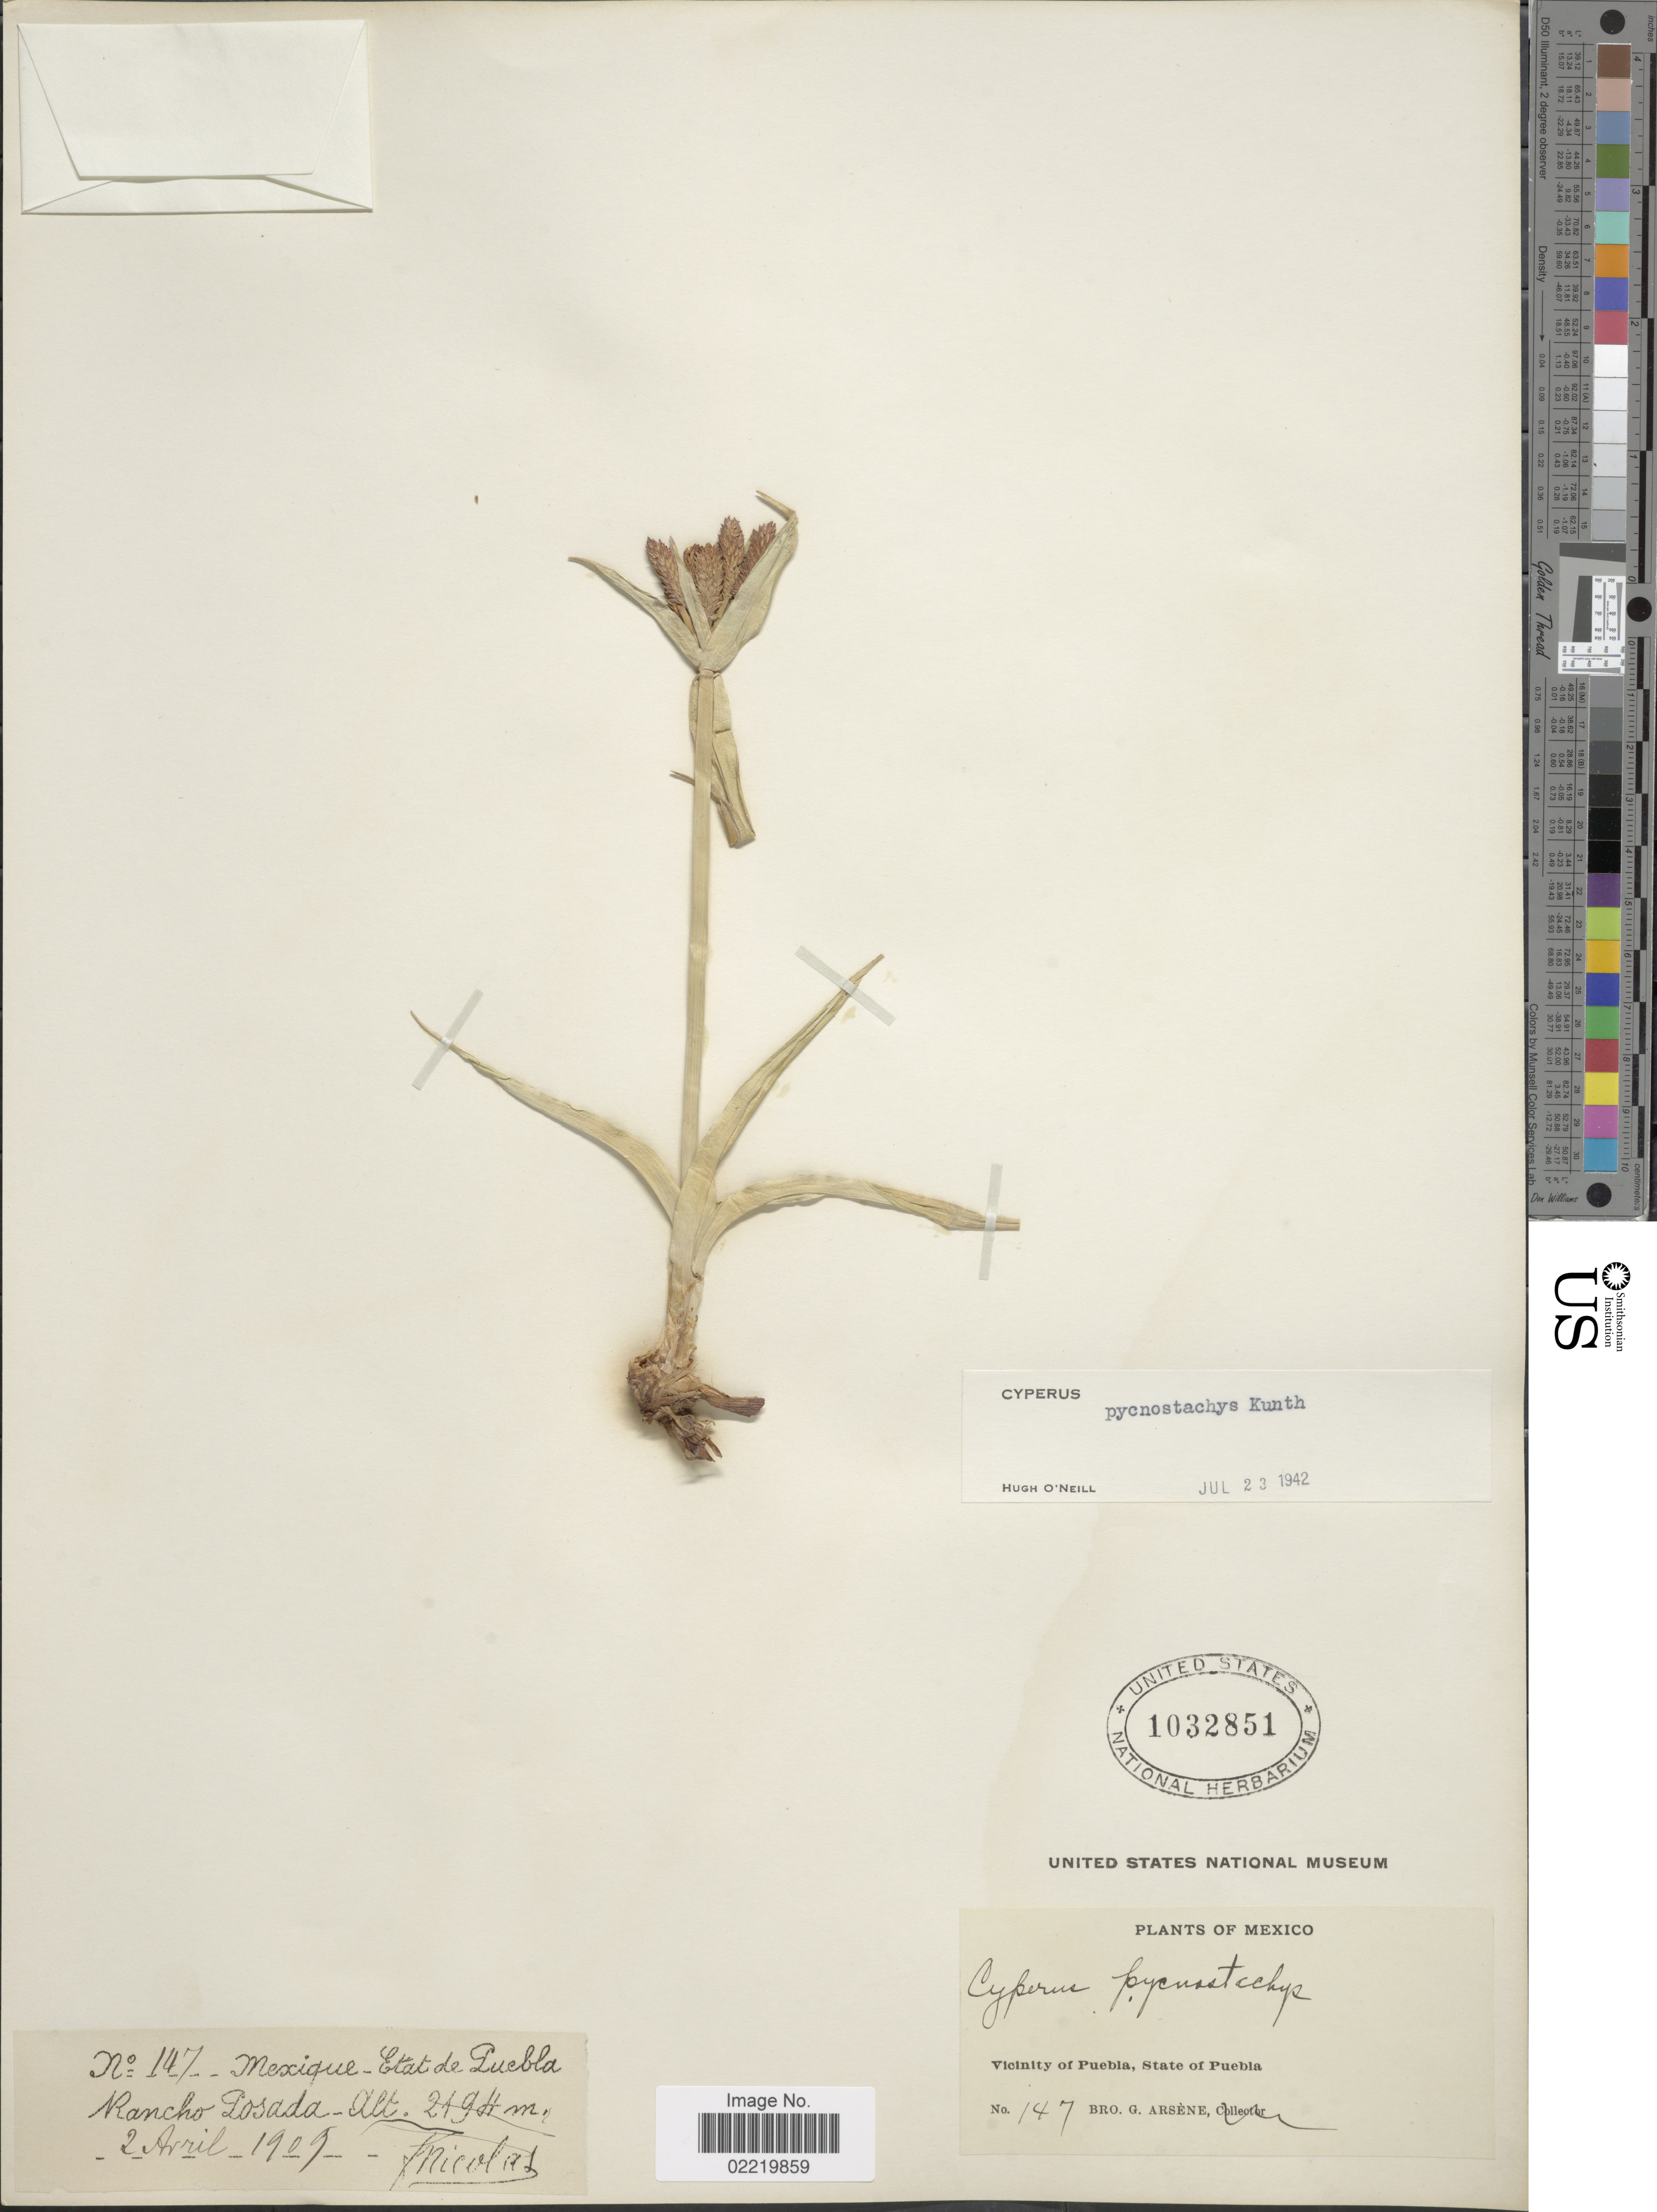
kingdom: Plantae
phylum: Tracheophyta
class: Liliopsida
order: Poales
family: Cyperaceae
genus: Cyperus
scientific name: Cyperus pycnostachyus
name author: (Kunth) Kunth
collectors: Bro. G. Arsène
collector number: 147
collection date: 1909-04-02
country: Mexico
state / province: Puebla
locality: Rancho Losado, vicinity of Puebla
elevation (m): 2194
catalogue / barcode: US 1032851